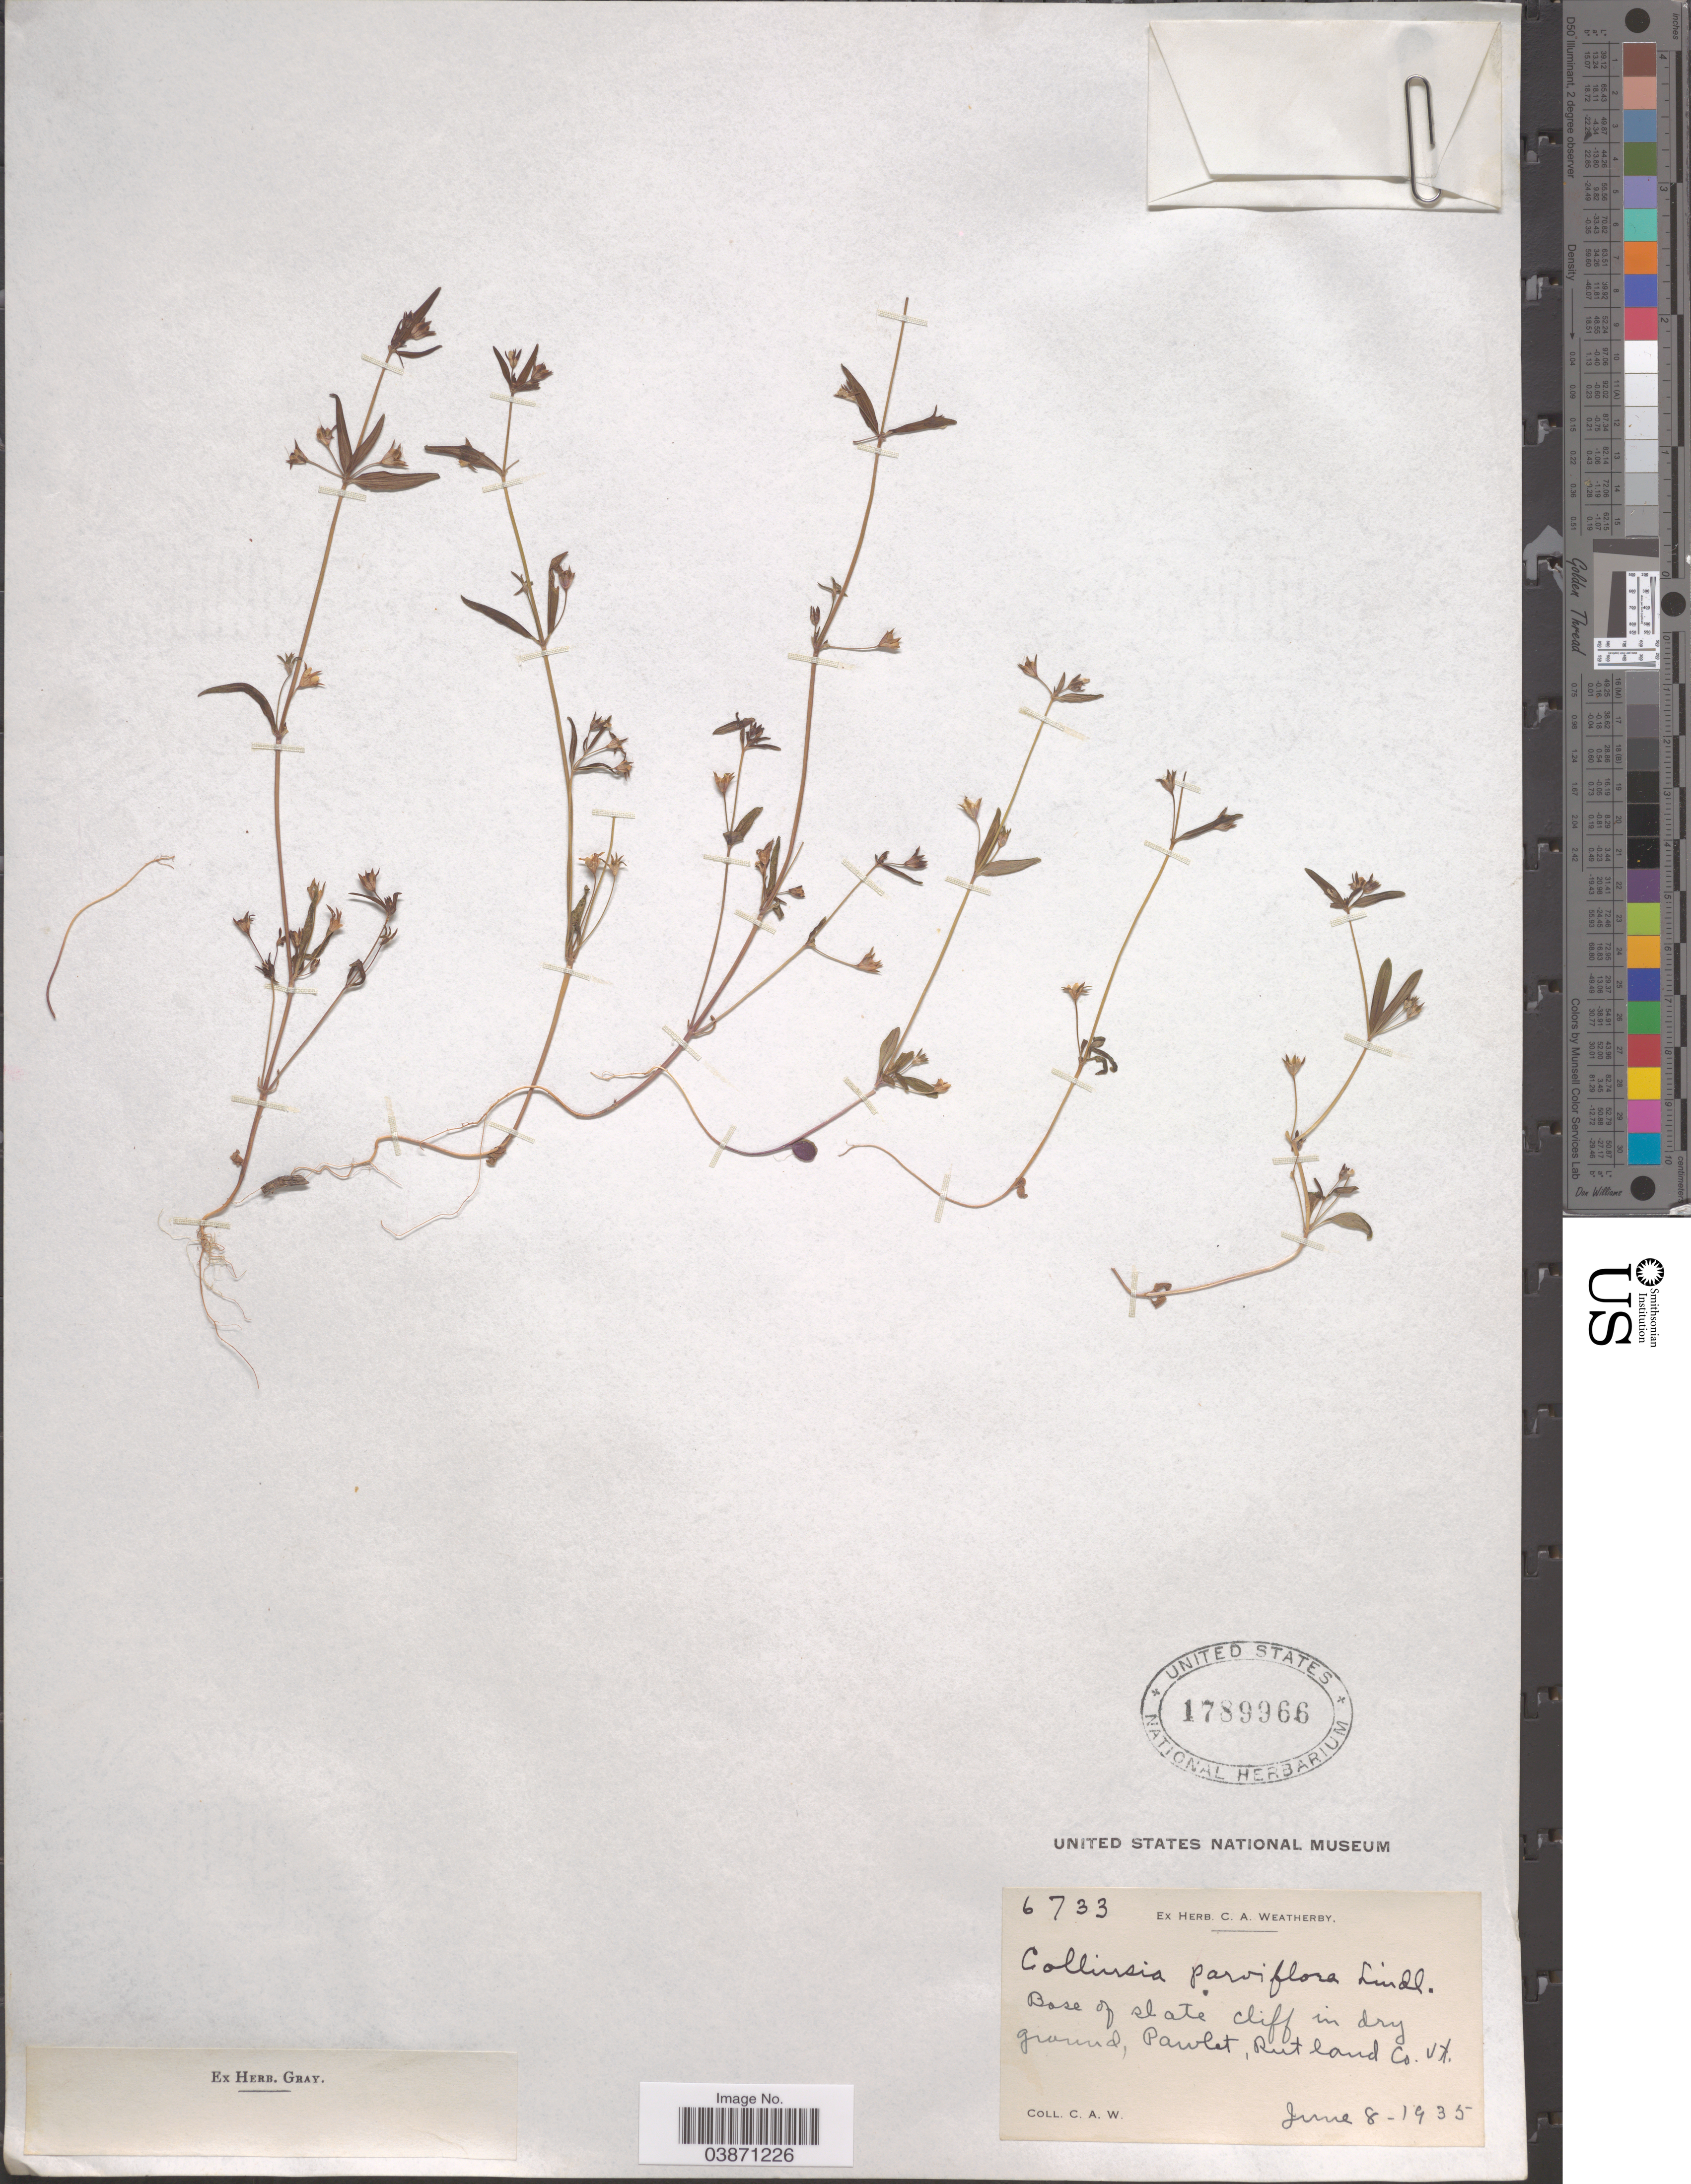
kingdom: Plantae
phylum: Tracheophyta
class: Magnoliopsida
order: Lamiales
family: Plantaginaceae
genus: Collinsia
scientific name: Collinsia parviflora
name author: Douglas ex Lindl.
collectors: C. A. Weatherby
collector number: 6733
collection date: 1935-06-08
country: United States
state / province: Vermont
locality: Pawlet, Rutland Co.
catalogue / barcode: US 1789966